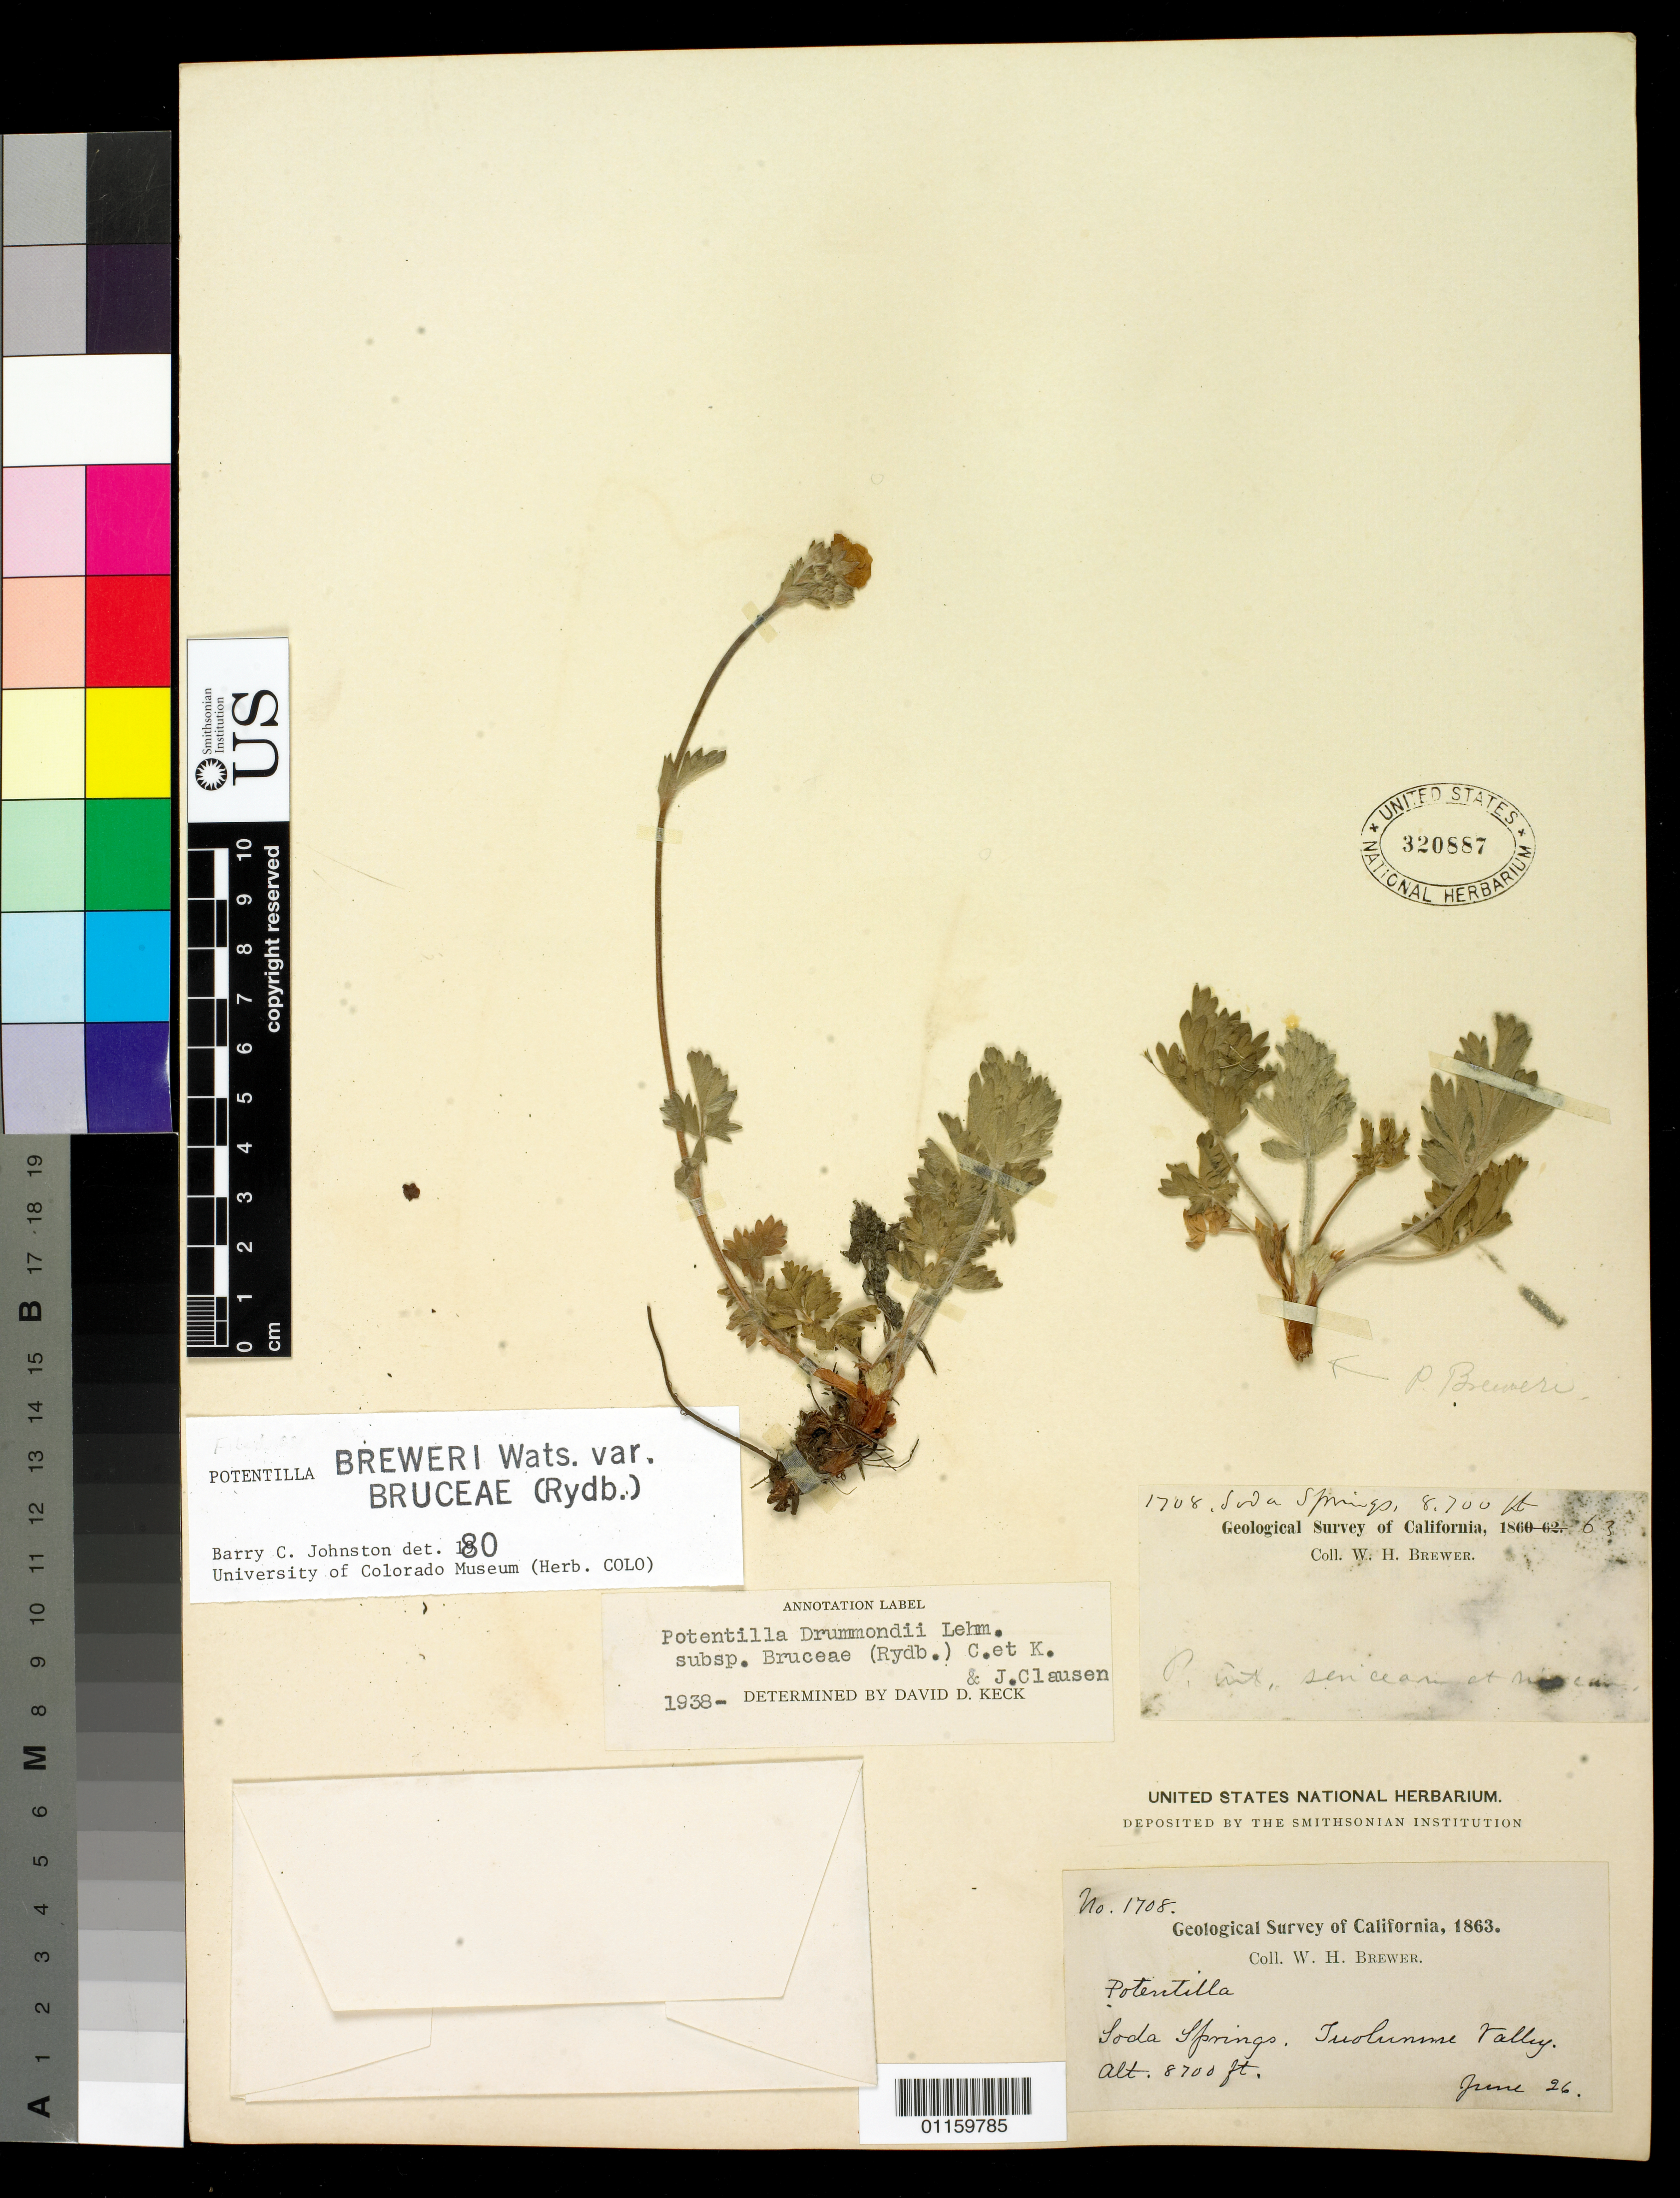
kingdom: Plantae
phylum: Tracheophyta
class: Magnoliopsida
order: Rosales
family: Rosaceae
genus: Potentilla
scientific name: Potentilla bruceae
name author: Rydb.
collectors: W. H. Brewer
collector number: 1708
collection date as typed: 26 Jun 1863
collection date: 1863-06-26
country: United States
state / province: California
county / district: Tuolumne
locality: Soda Springs, Tuolumne Valley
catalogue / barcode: US 320887